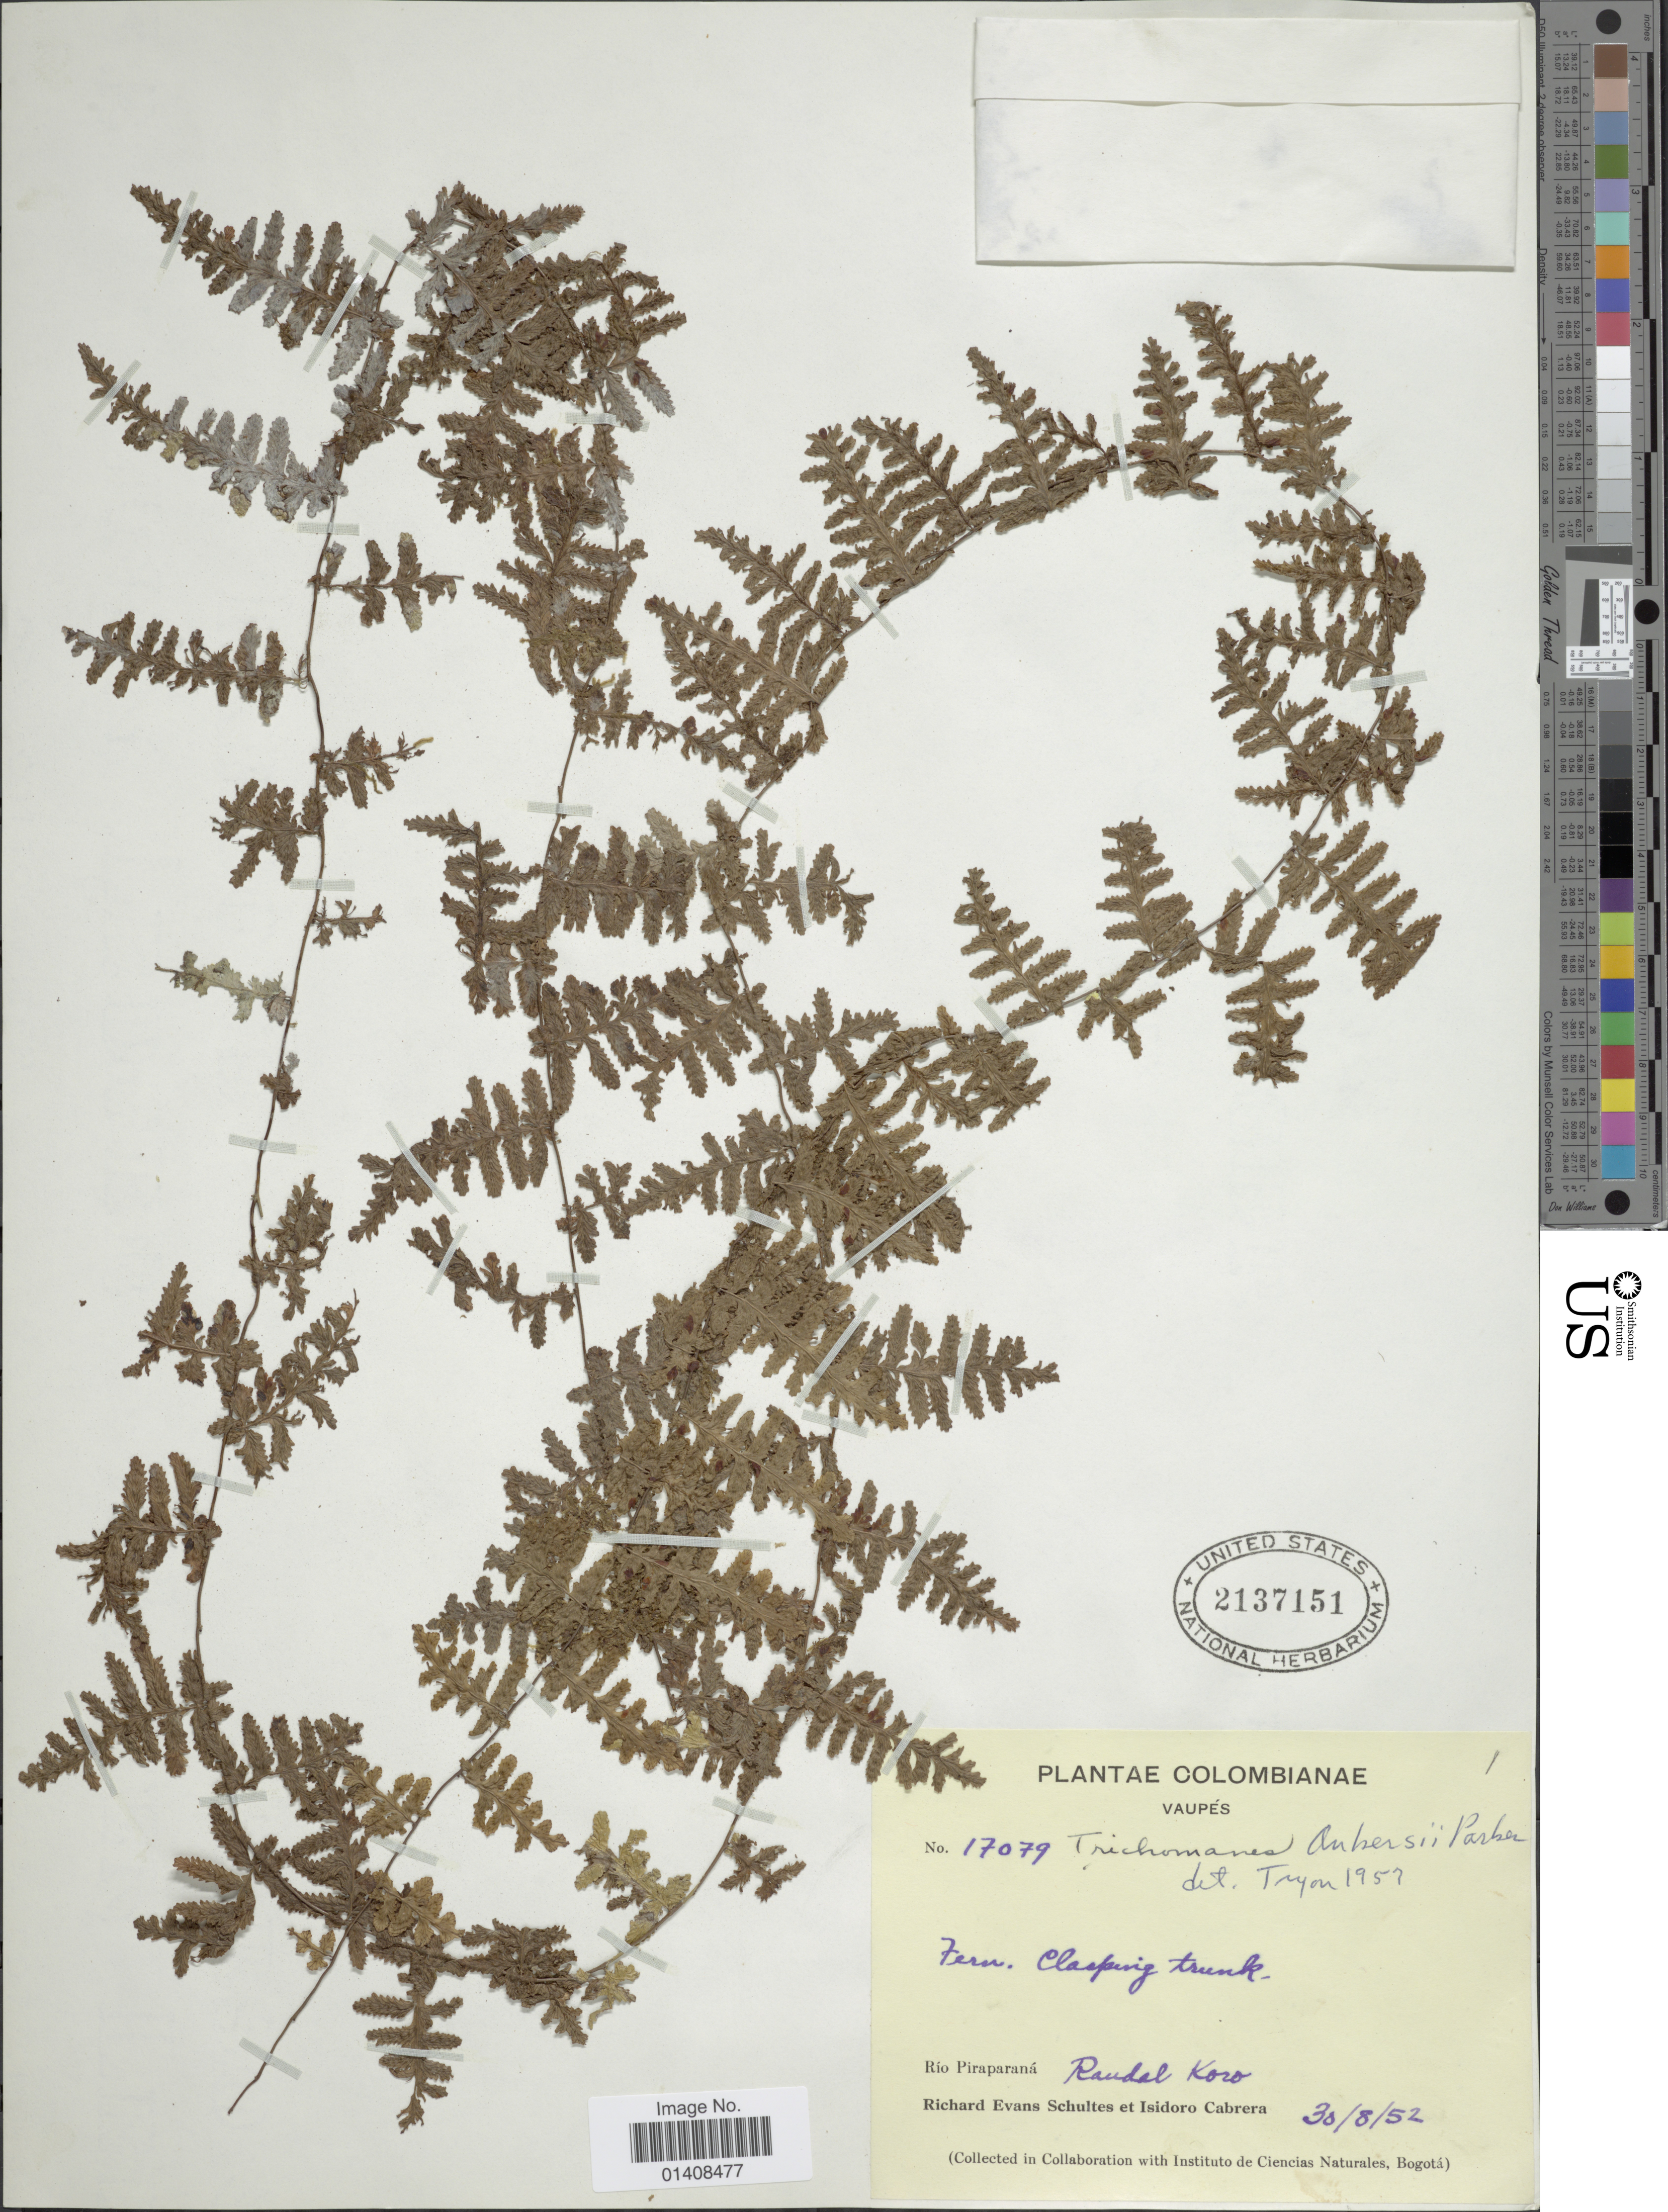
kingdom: Plantae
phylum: Tracheophyta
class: Polypodiopsida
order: Hymenophyllales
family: Hymenophyllaceae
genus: Trichomanes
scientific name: Trichomanes ankersii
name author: C. Parker ex Hook. & Grev.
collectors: R. E. Schultes & I. Cabrera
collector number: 17079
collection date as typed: Transcribed d/m/y: 30/8/52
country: Colombia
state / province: Vaupés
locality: Rio Piraparaná Raudal Koro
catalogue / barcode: US 2137151